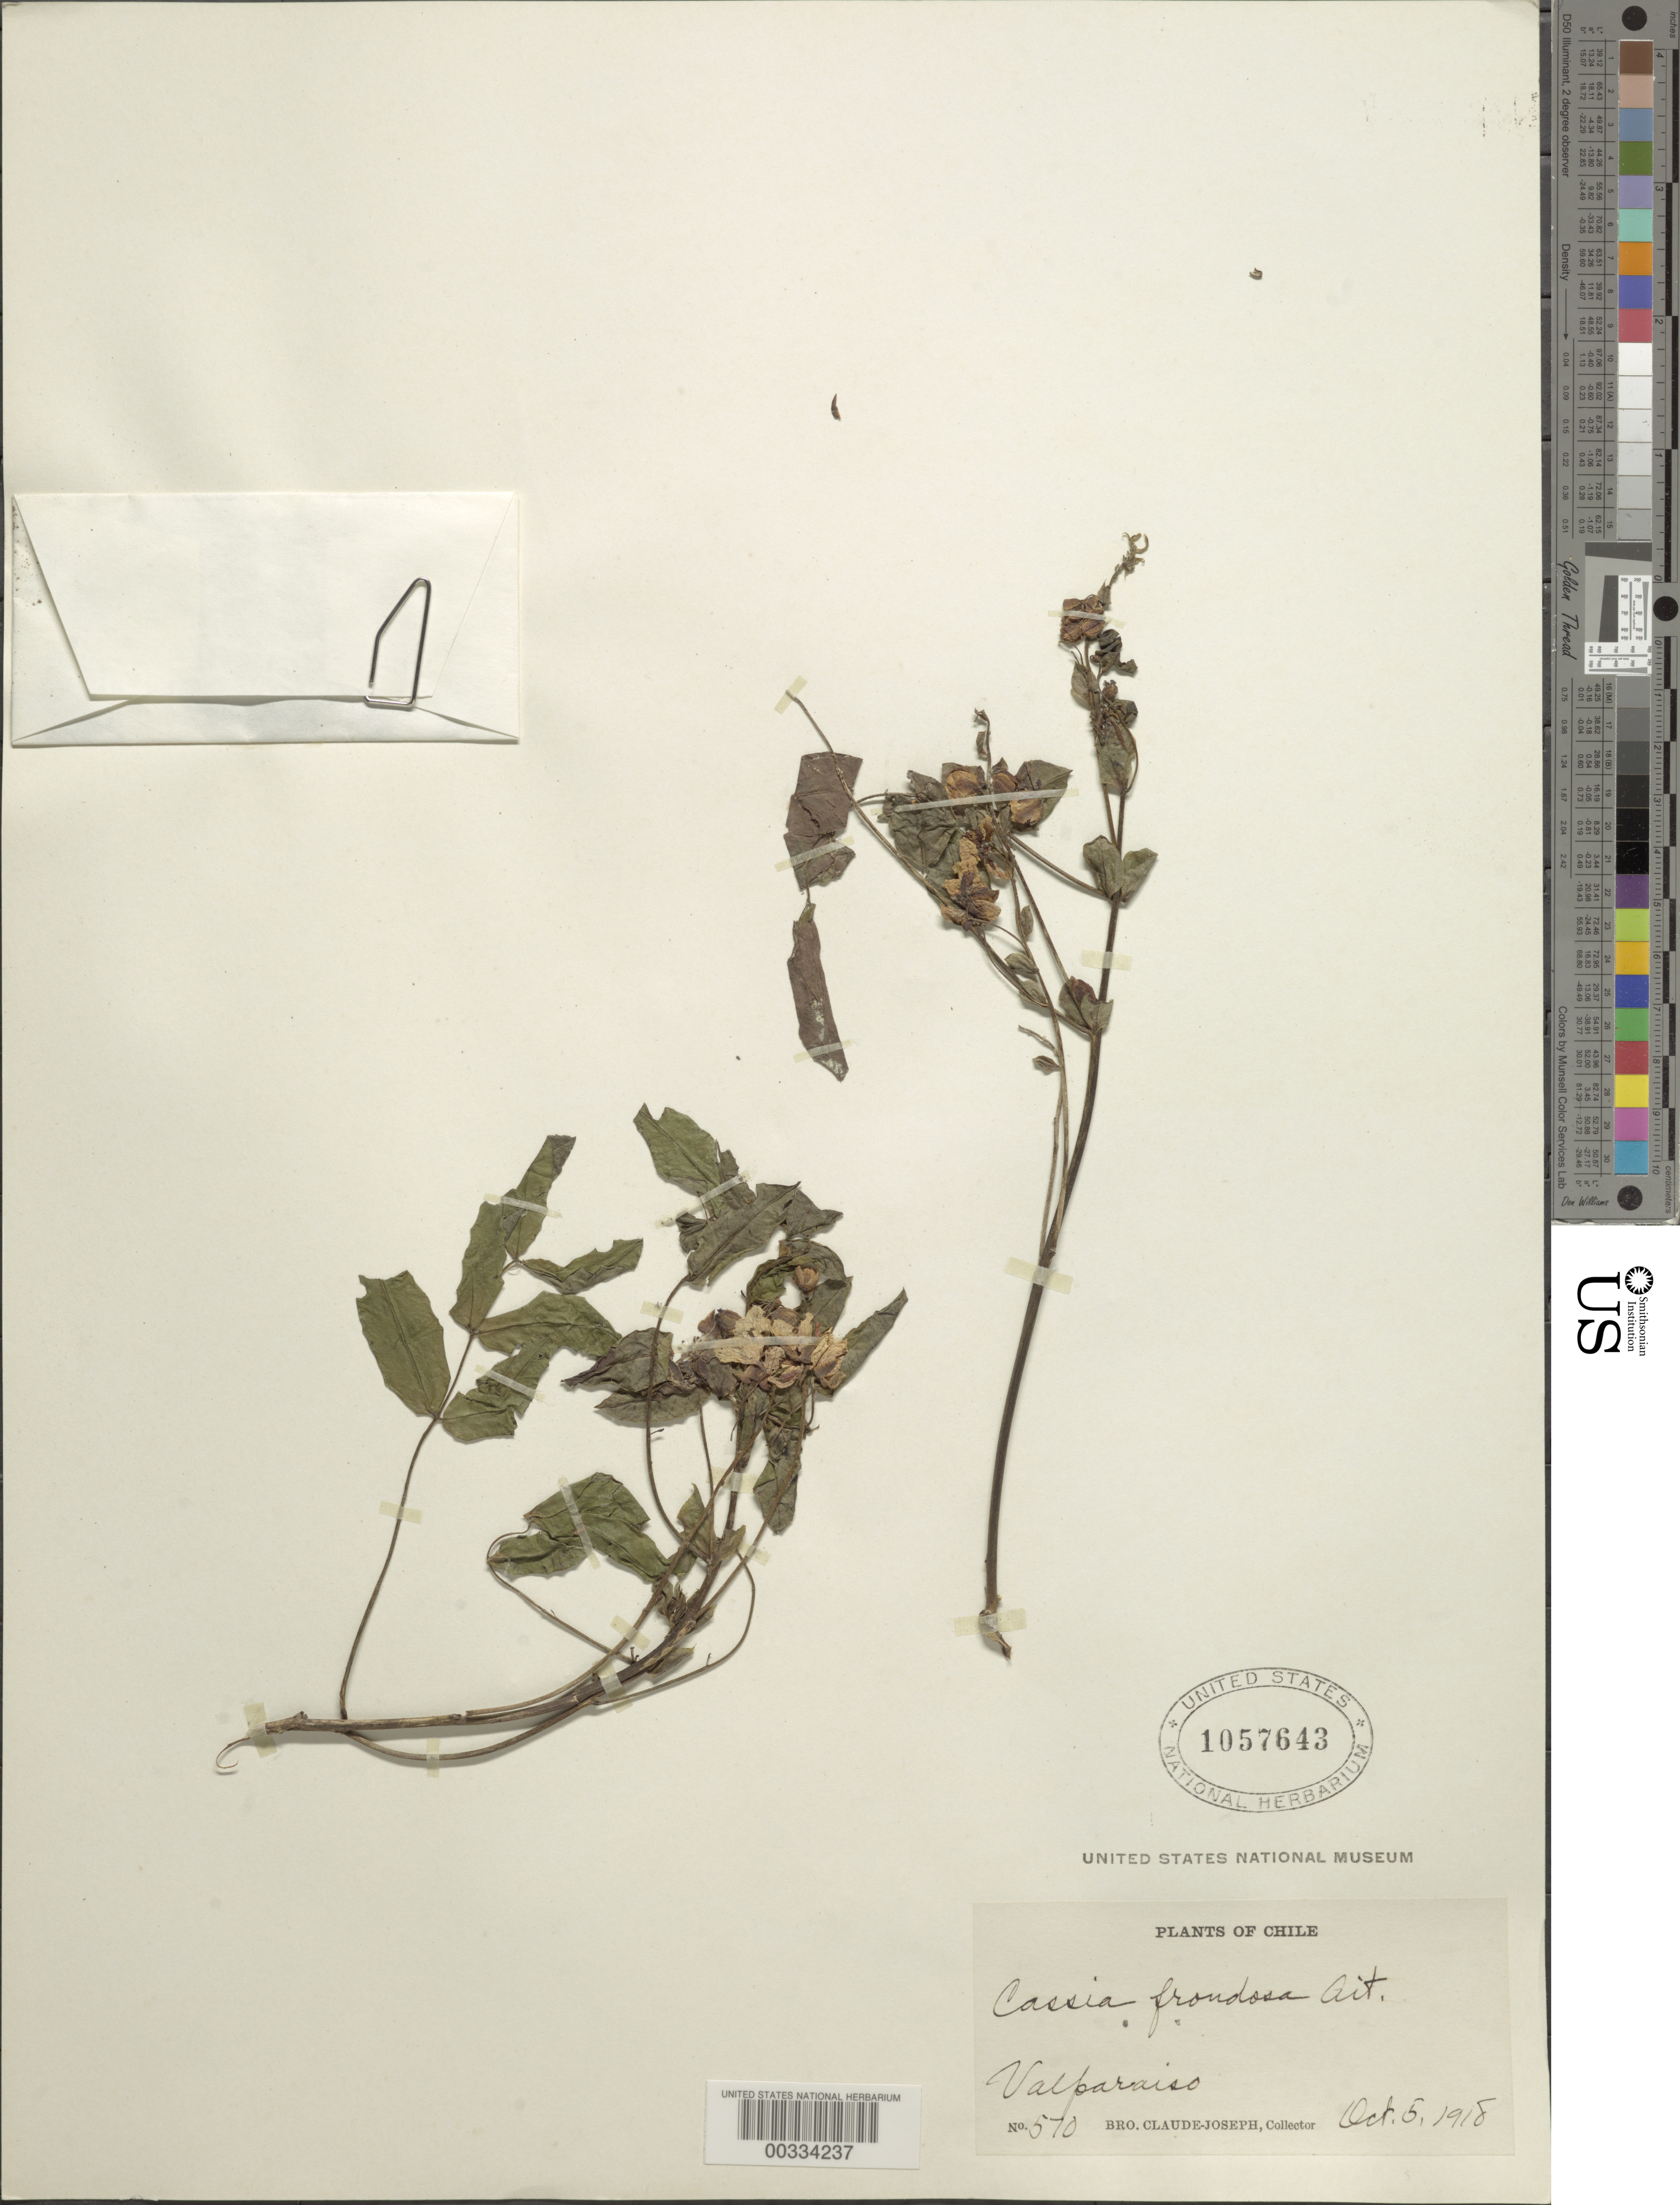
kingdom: Plantae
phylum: Tracheophyta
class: Magnoliopsida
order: Fabales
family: Fabaceae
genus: Senna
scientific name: Senna candolleana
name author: (Vogel) H.S. Irwin & Barneby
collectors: Bro. Claude-Joseph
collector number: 570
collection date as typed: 05 Oct 1918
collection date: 1918-10-05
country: Chile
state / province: Valparaíso (V)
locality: Valparaiso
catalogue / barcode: US 1057643